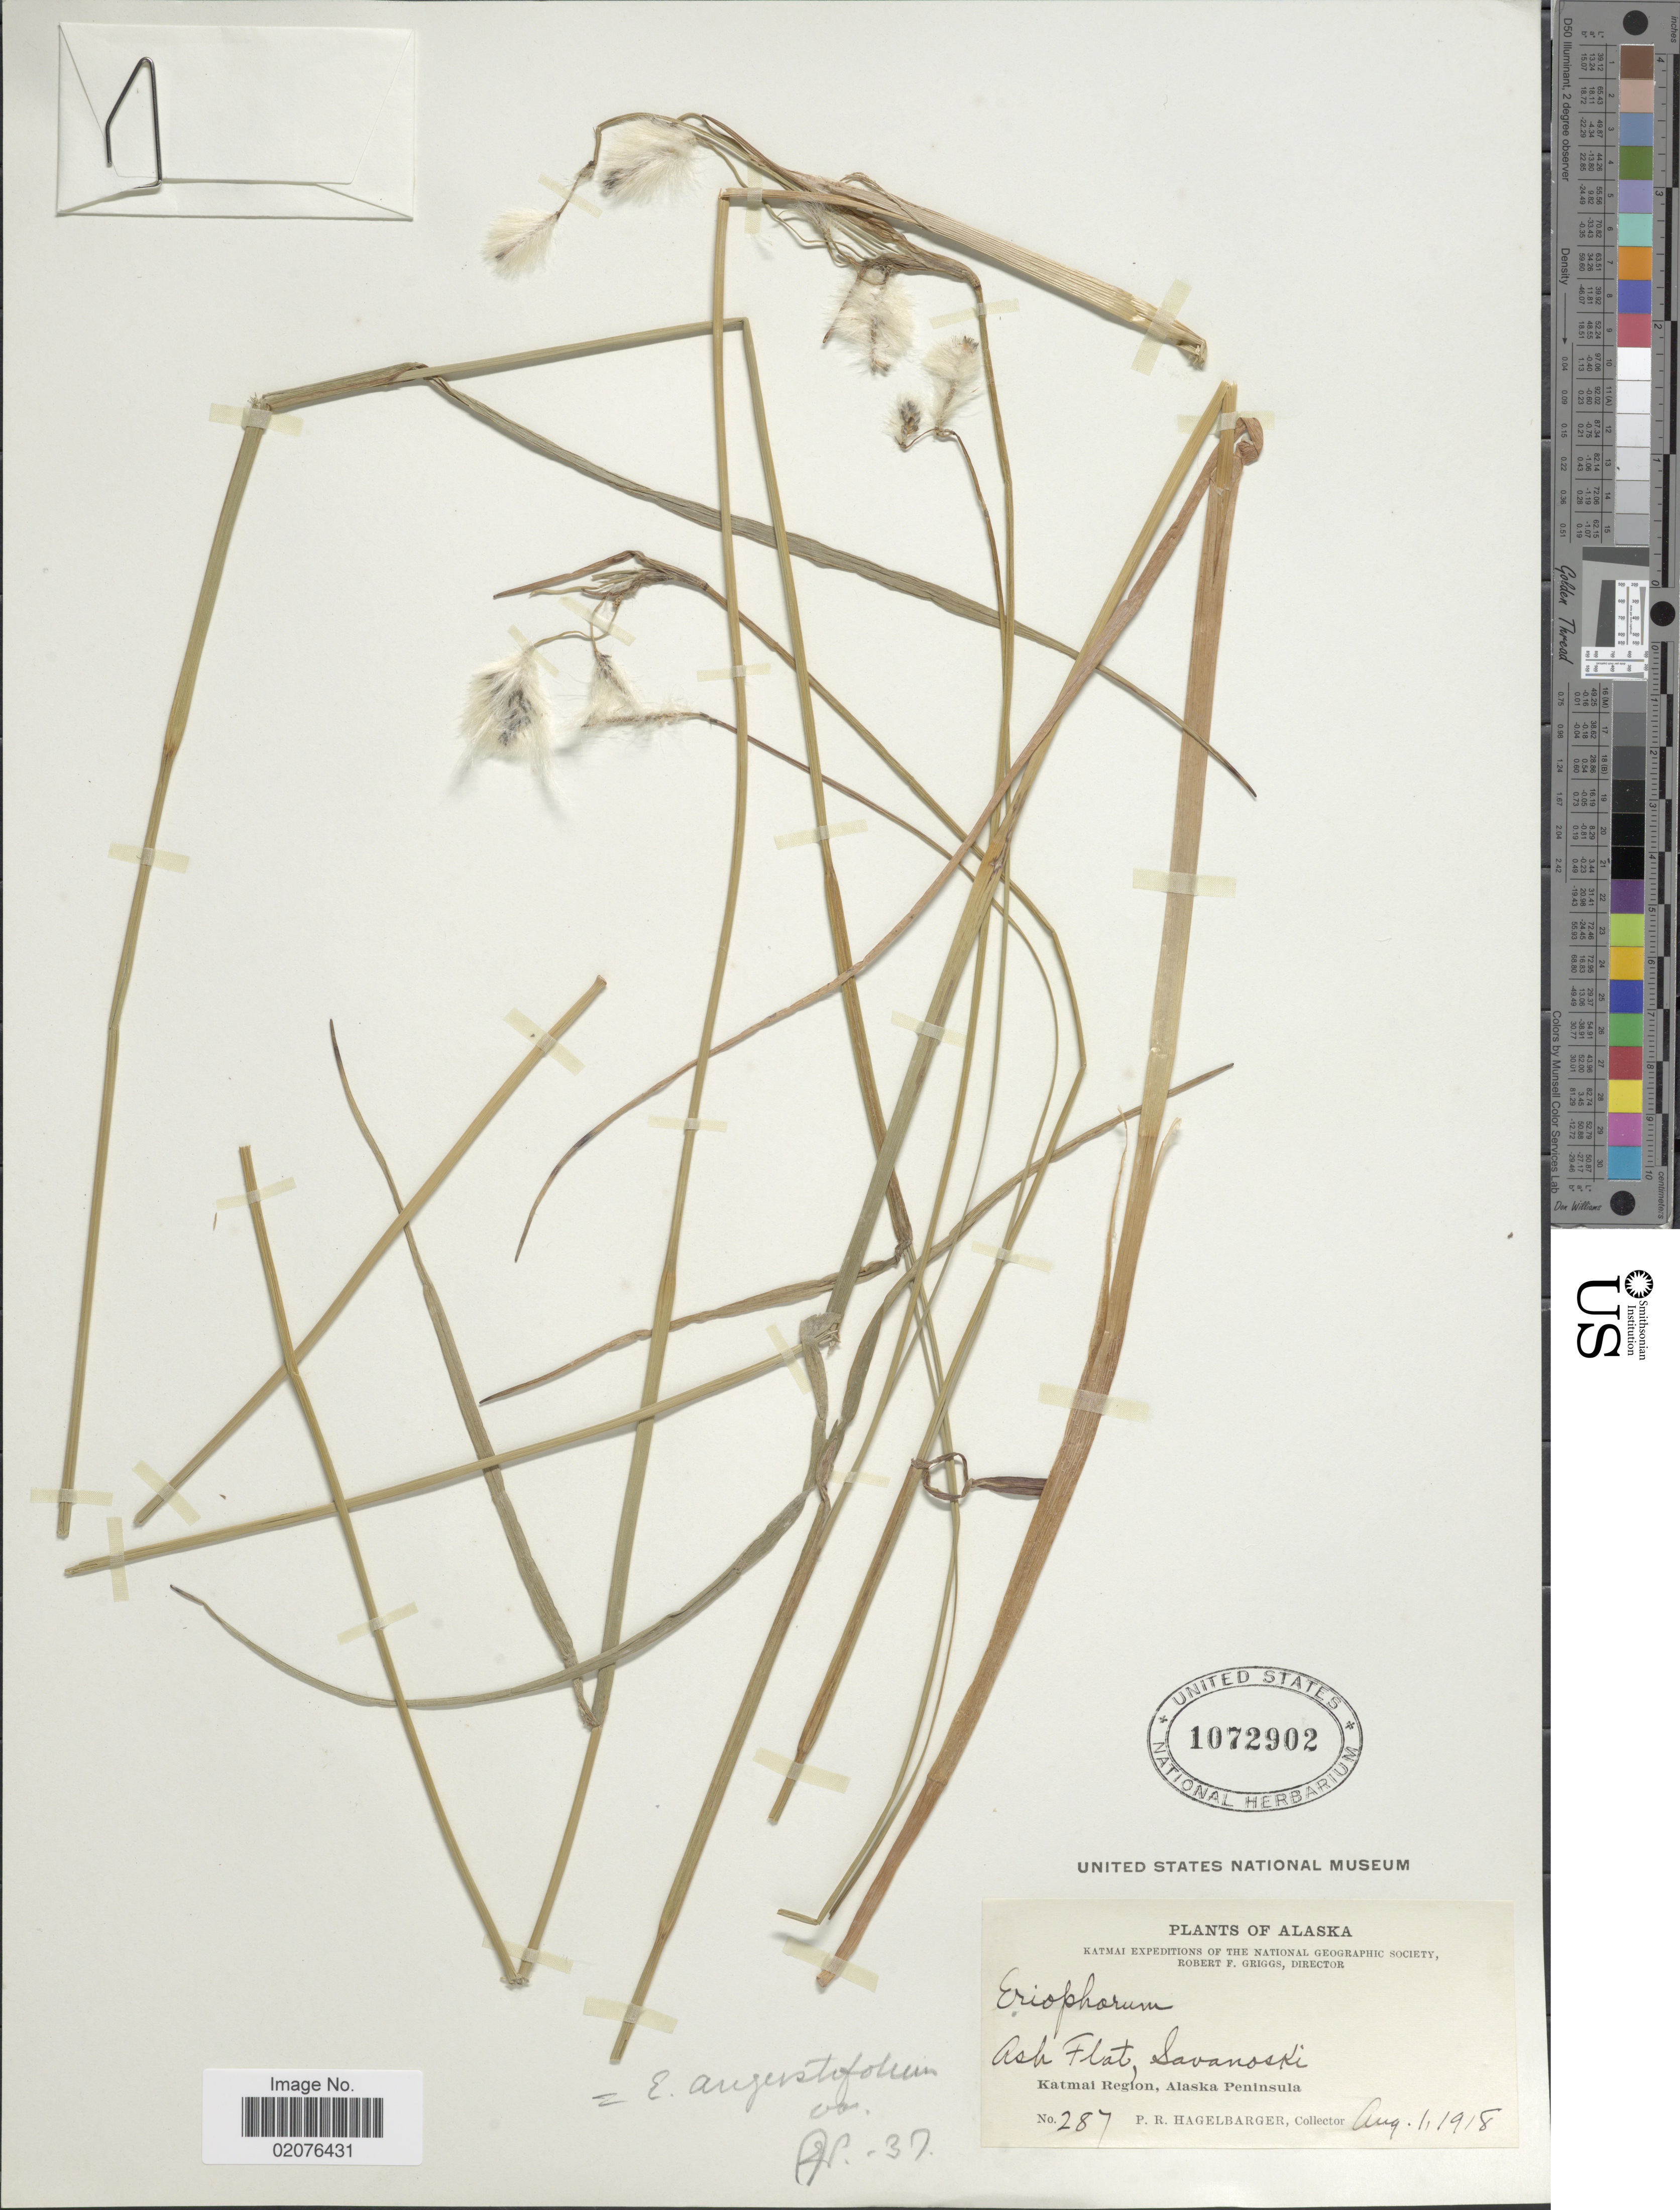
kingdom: Plantae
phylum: Tracheophyta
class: Liliopsida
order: Poales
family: Cyperaceae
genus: Eriophorum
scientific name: Eriophorum angustifolium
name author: Honck.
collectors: P. Hagelbarger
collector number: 287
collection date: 1918-08-01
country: United States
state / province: Alaska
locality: Ash Flat, Savanoski, Katmal Region, Alaska Peninsula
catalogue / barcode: US 1072902